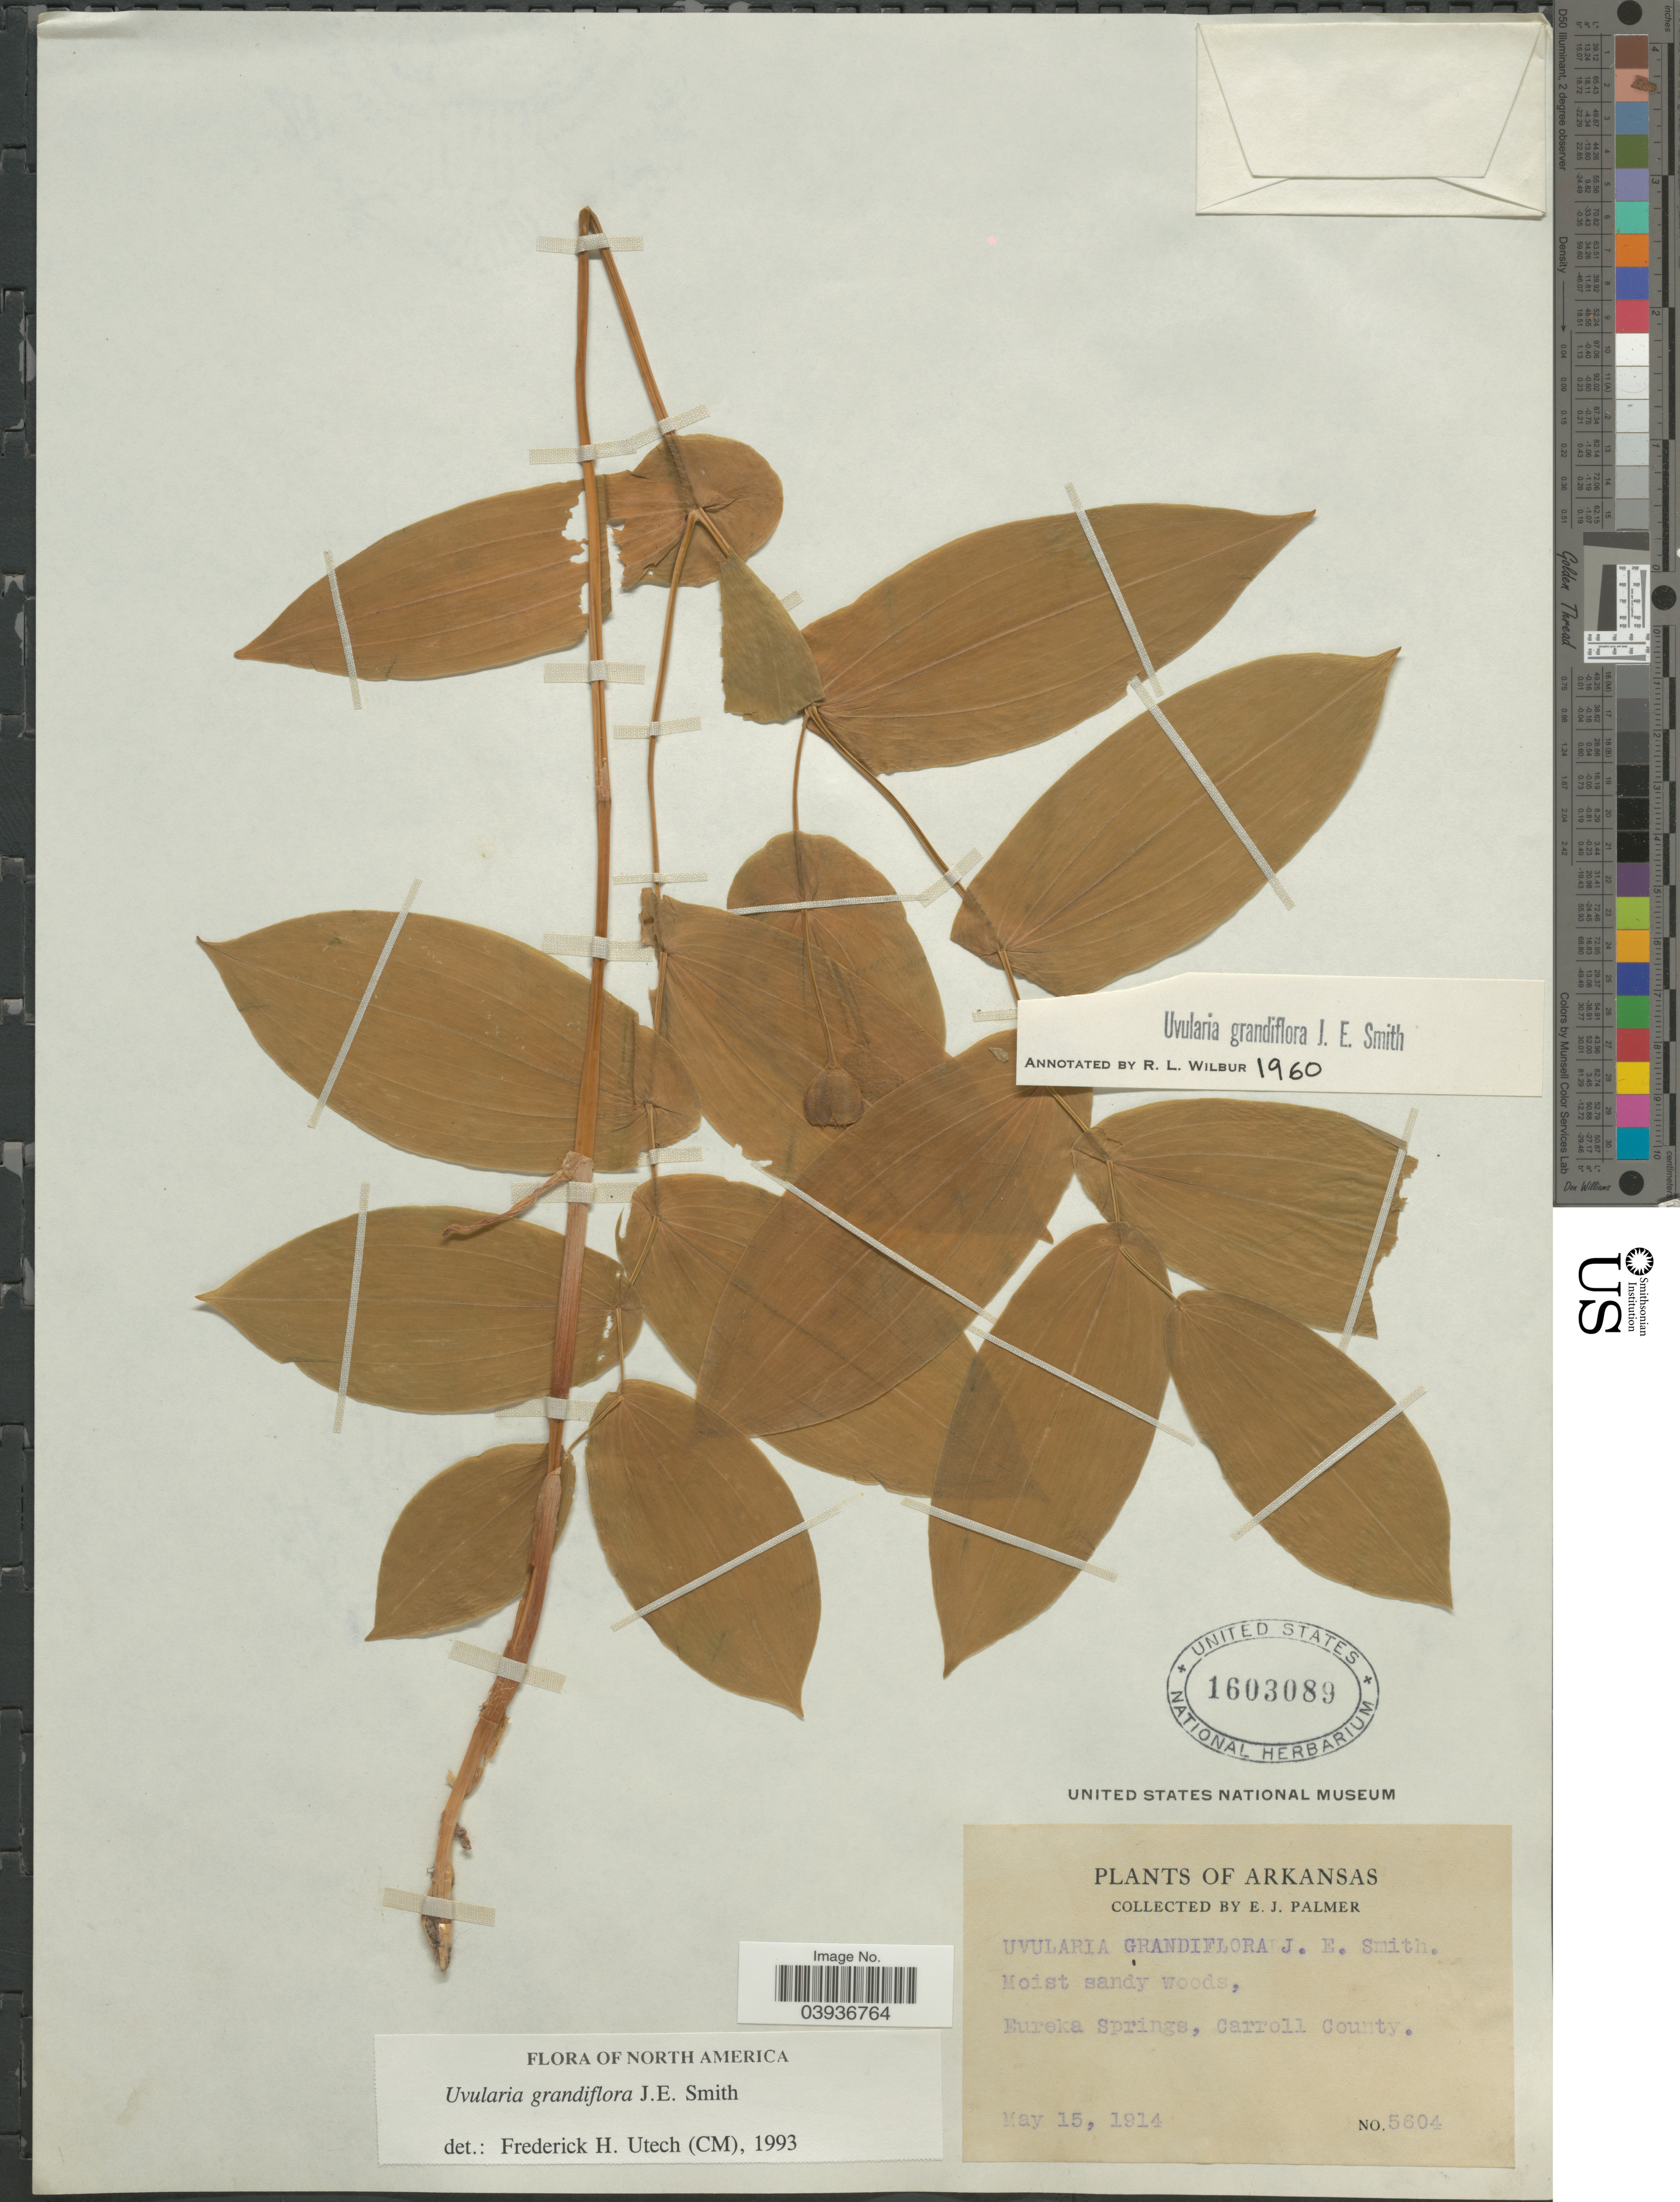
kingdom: Plantae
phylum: Tracheophyta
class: Liliopsida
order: Liliales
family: Colchicaceae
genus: Uvularia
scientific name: Uvularia grandiflora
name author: Sm.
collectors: E. J. Palmer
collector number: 5604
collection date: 1914-05-15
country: United States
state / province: Arkansas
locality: Eureka Springs, Carroll County.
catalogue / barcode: US 1603089